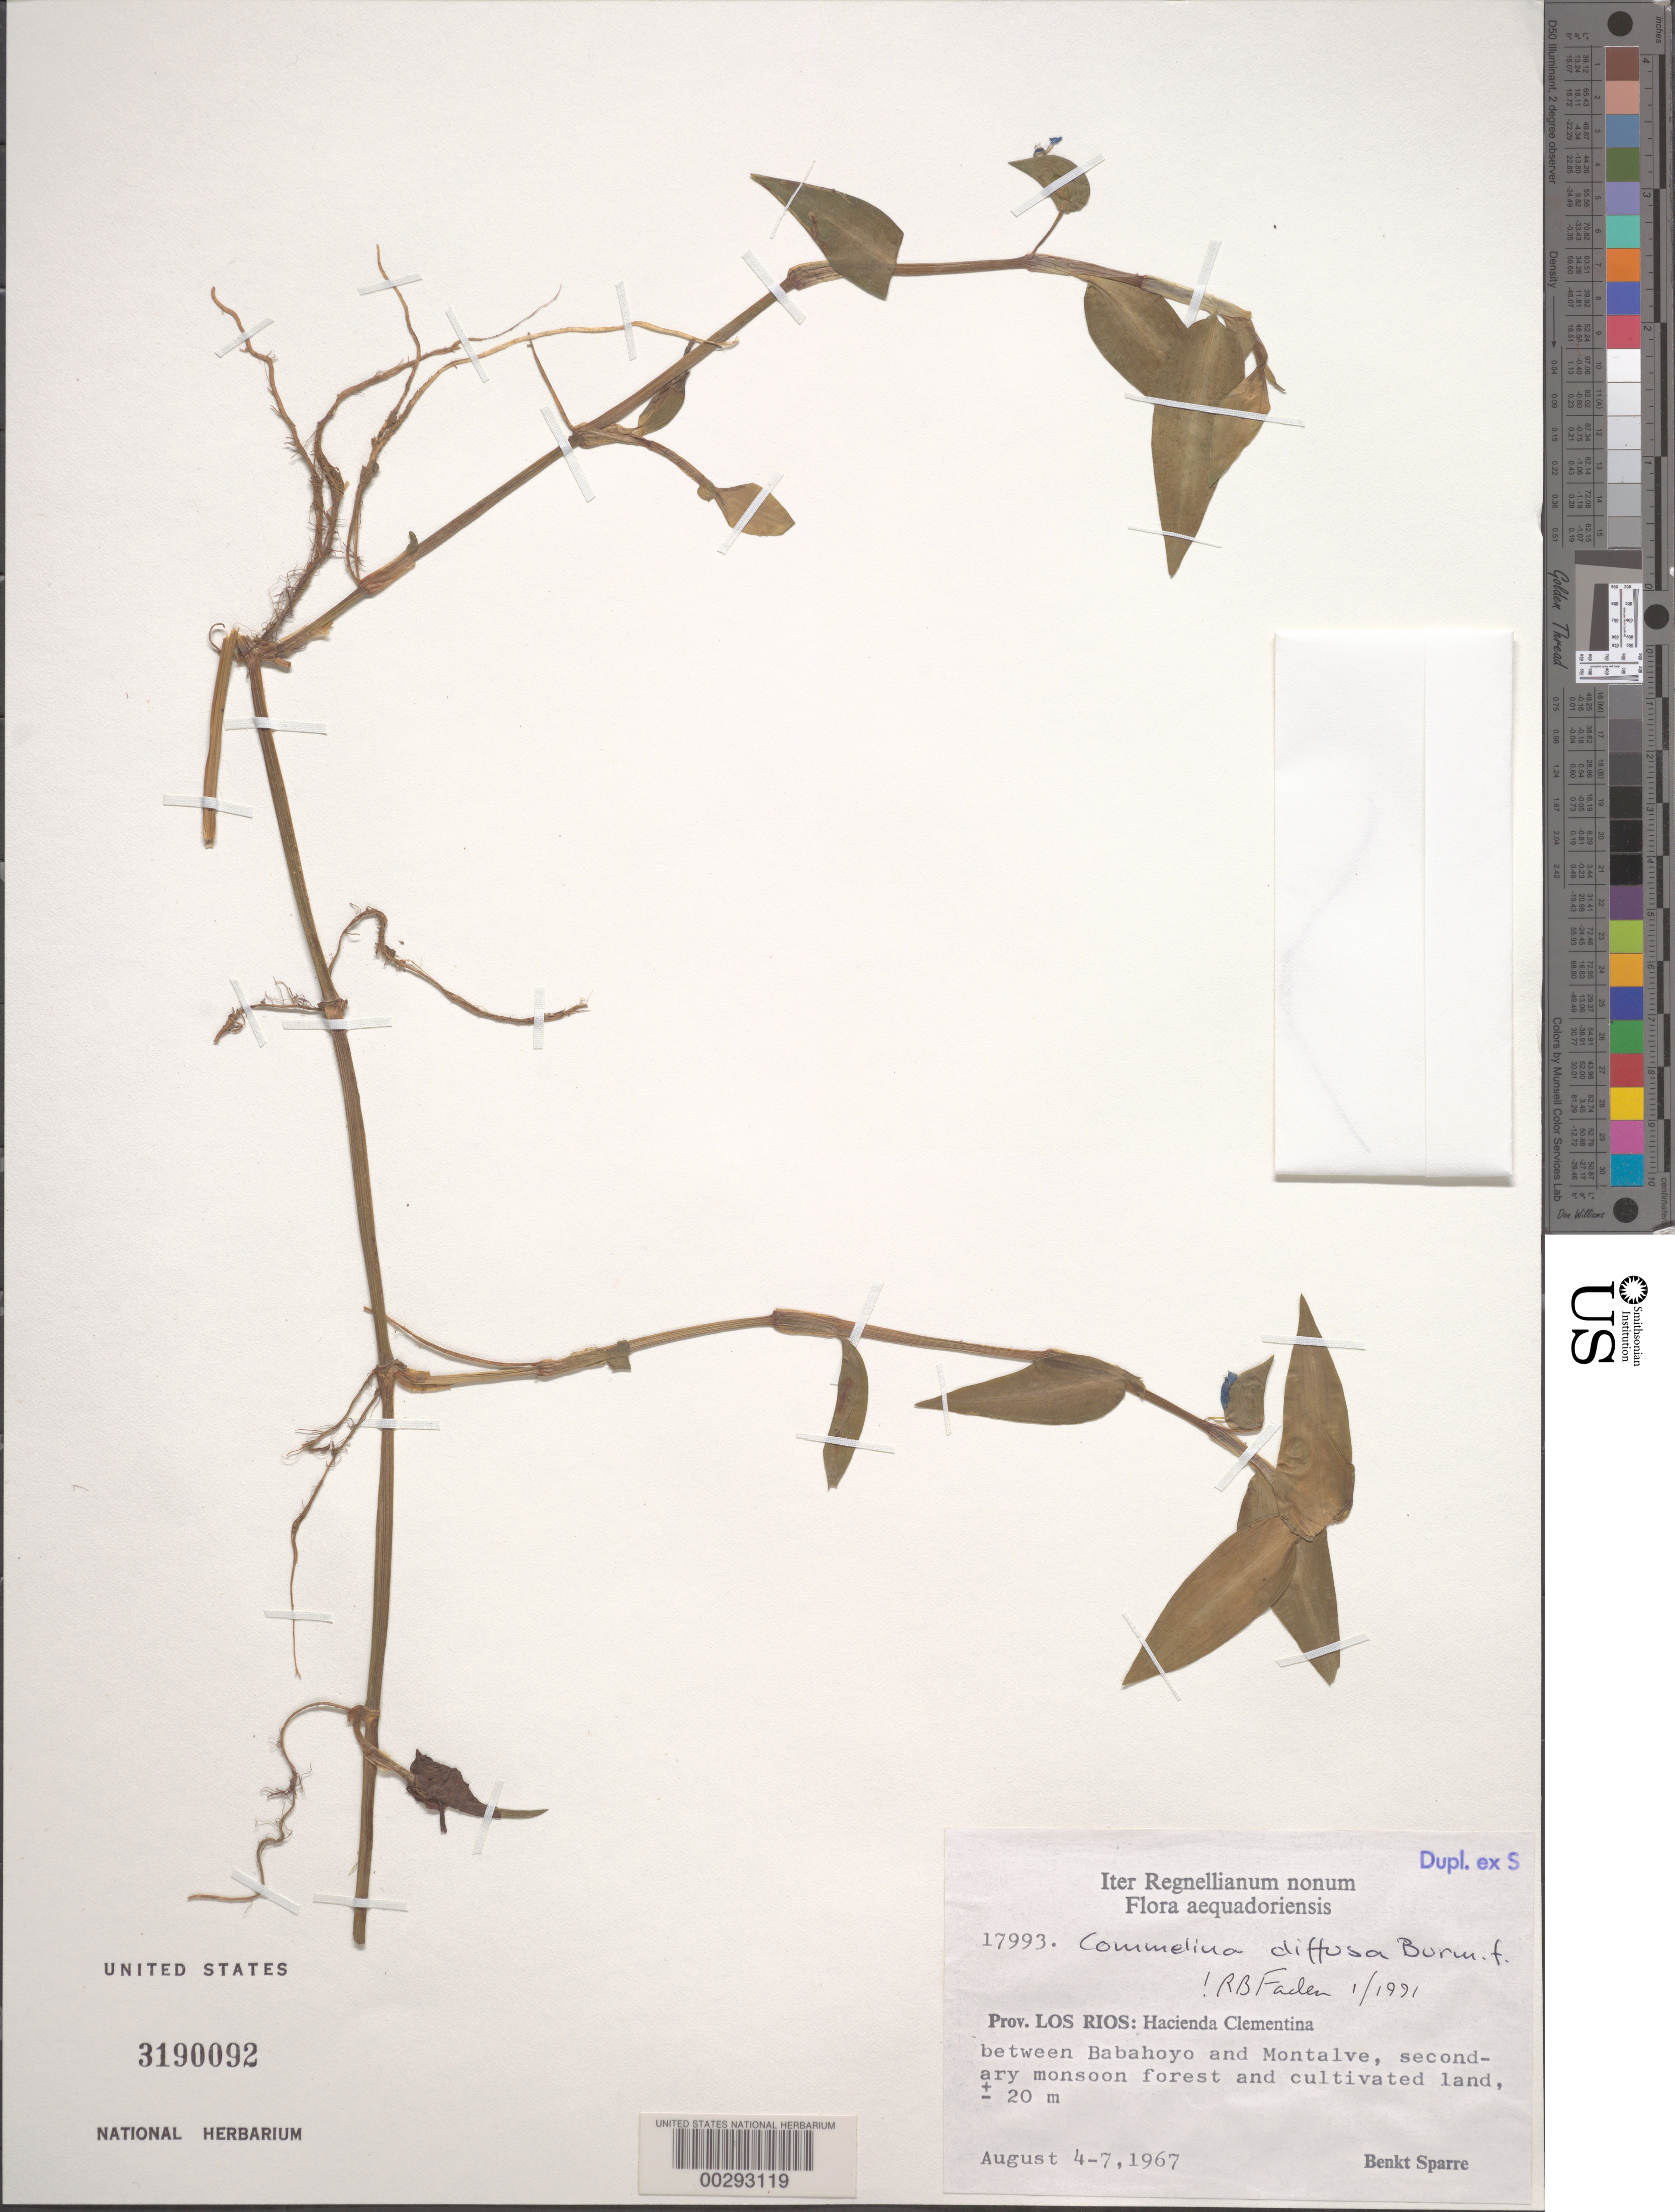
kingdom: Plantae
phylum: Tracheophyta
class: Liliopsida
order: Commelinales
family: Commelinaceae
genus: Commelina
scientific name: Commelina diffusa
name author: Burm. f.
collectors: B. Sparre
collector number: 17993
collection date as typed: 04 Aug 1967 to 07 Aug 1967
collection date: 1967-08-04/1967-08-07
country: Ecuador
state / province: Los Ríos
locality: Hacienda clementina, between Babahoyo and Montalve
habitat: Secondary monsoon forest and cultivated land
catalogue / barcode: US 3190092